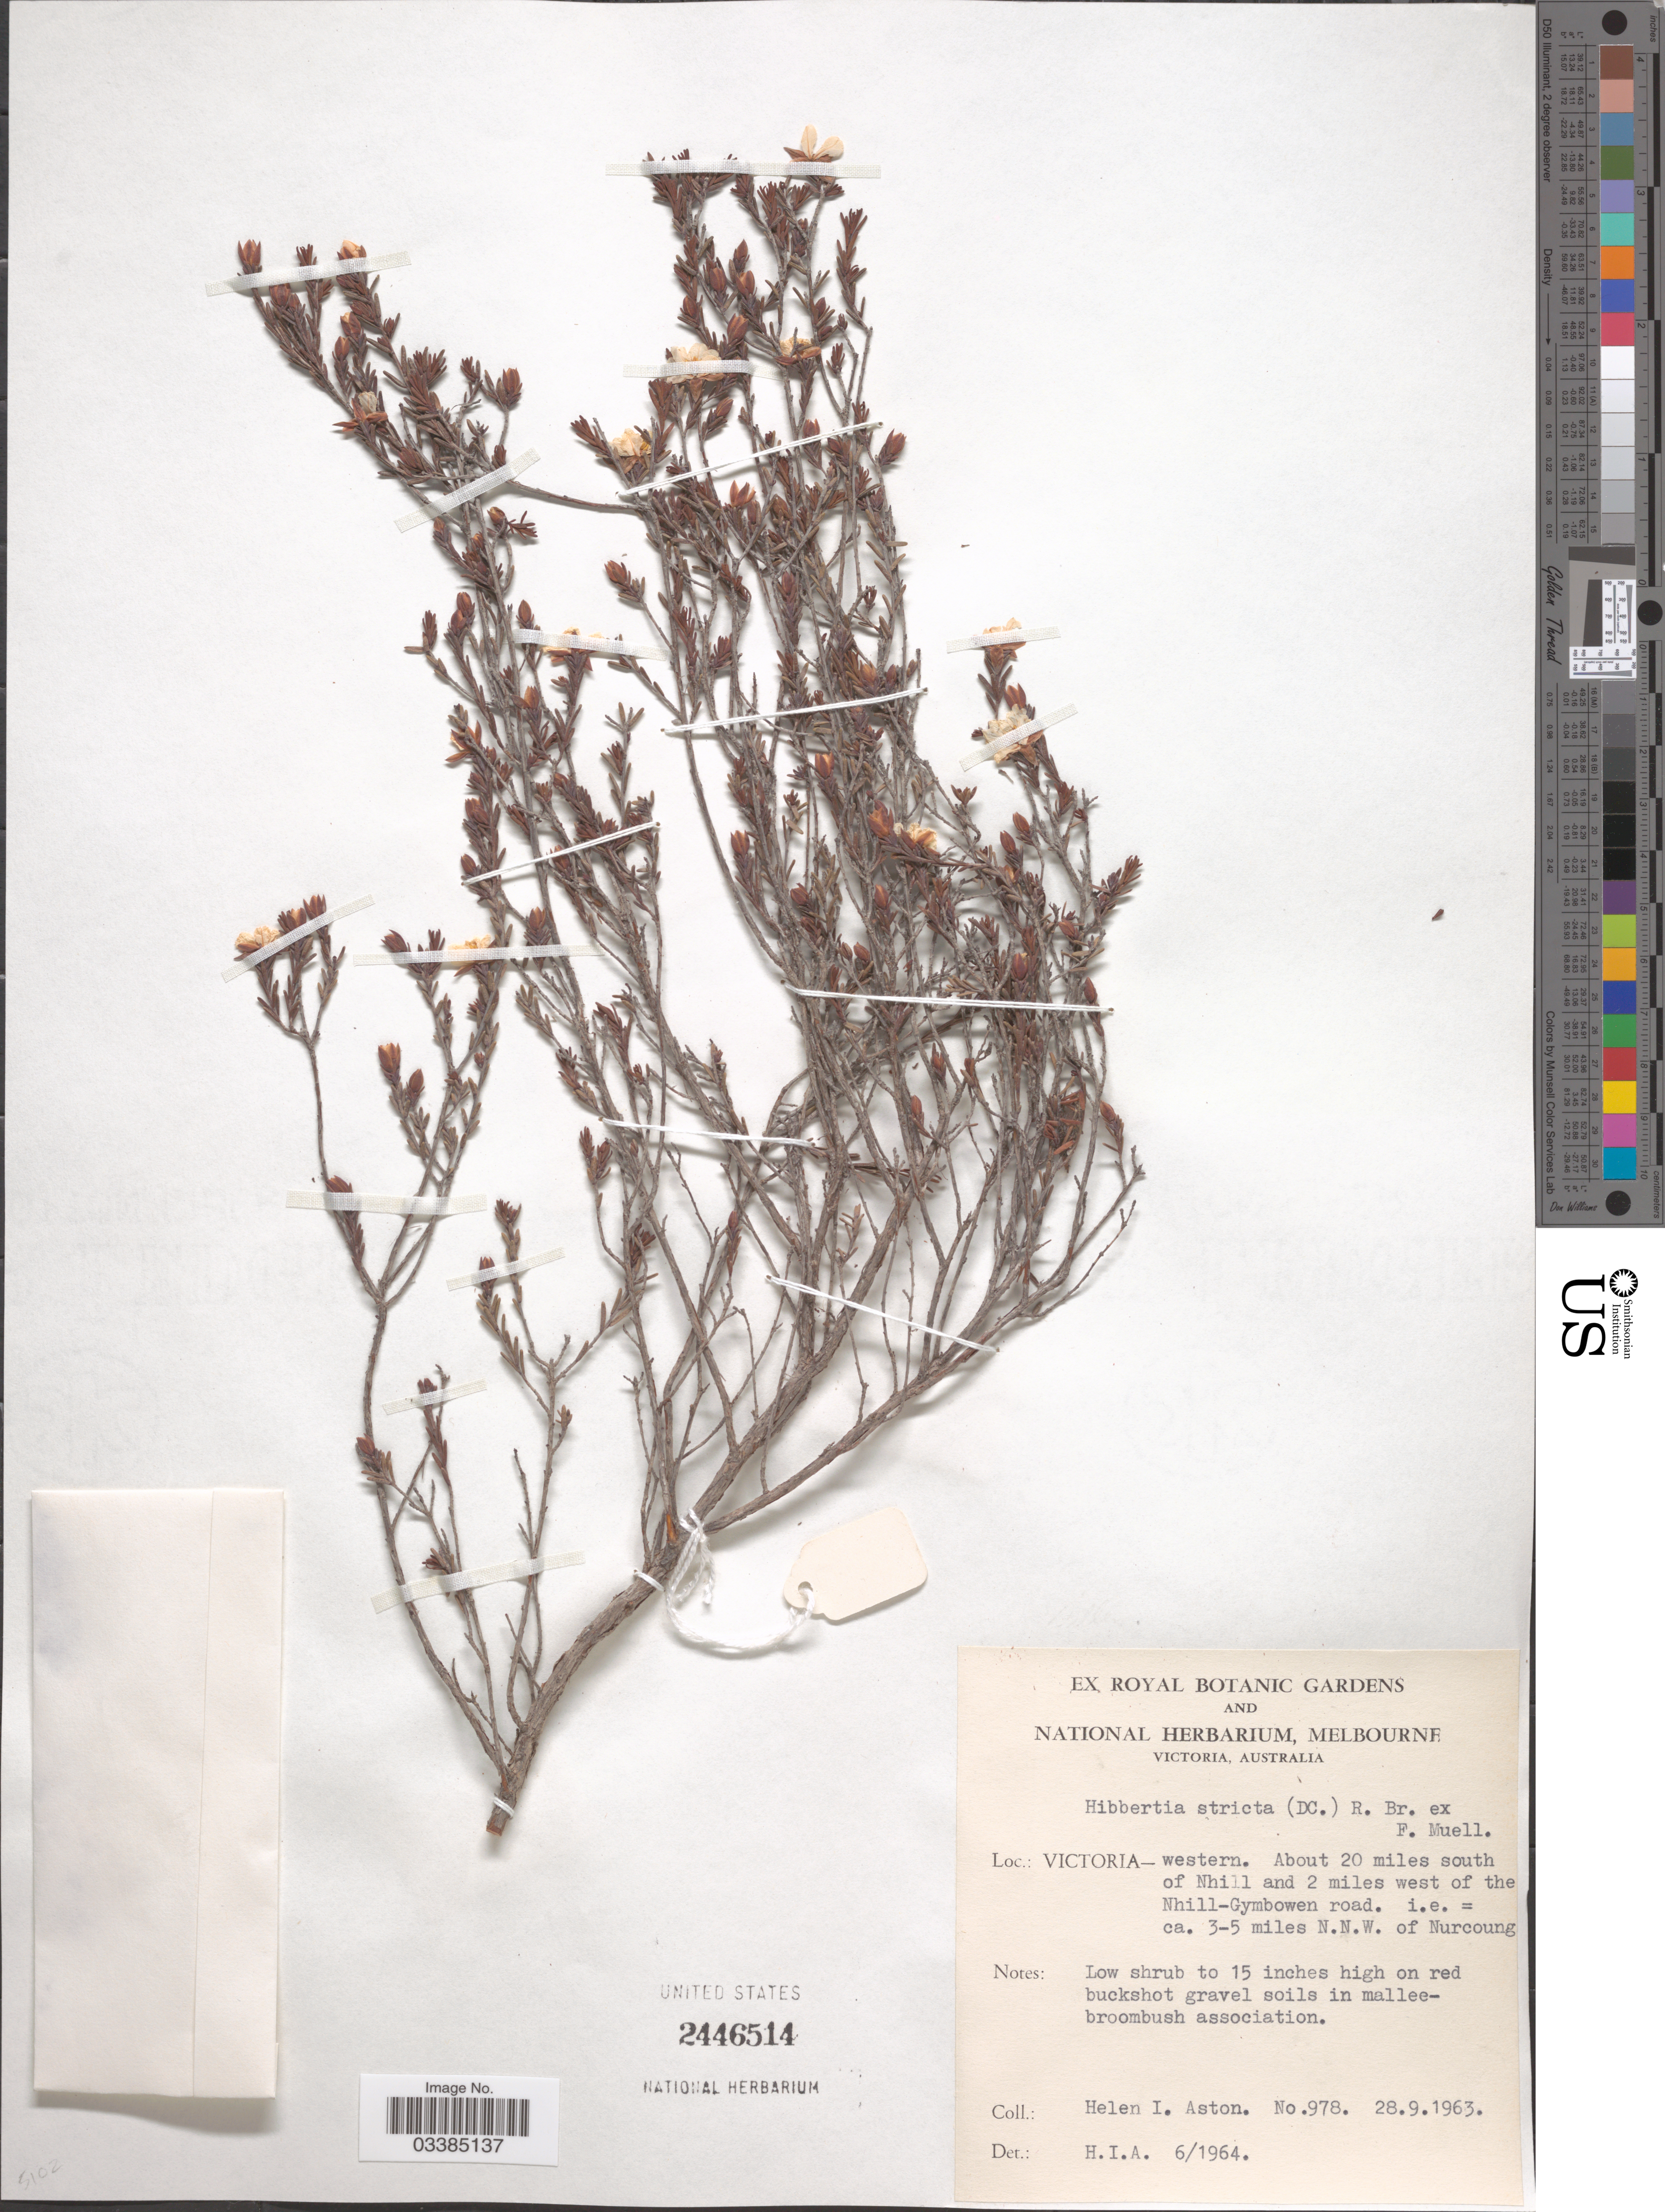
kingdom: Plantae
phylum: Tracheophyta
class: Magnoliopsida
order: Dilleniales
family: Dilleniaceae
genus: Hibbertia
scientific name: Hibbertia stricta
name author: R. Br. ex DC.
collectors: H. I. Aston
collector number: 978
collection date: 1963-09-28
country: Australia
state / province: Victoria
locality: Victoria - western. About 20 miles south of Nhill and 2 miles west of the Nhill-Gymbowen road. i.e. = ca. 3-5 miles N.N.W. of Nurcoung.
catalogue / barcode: US 2446514